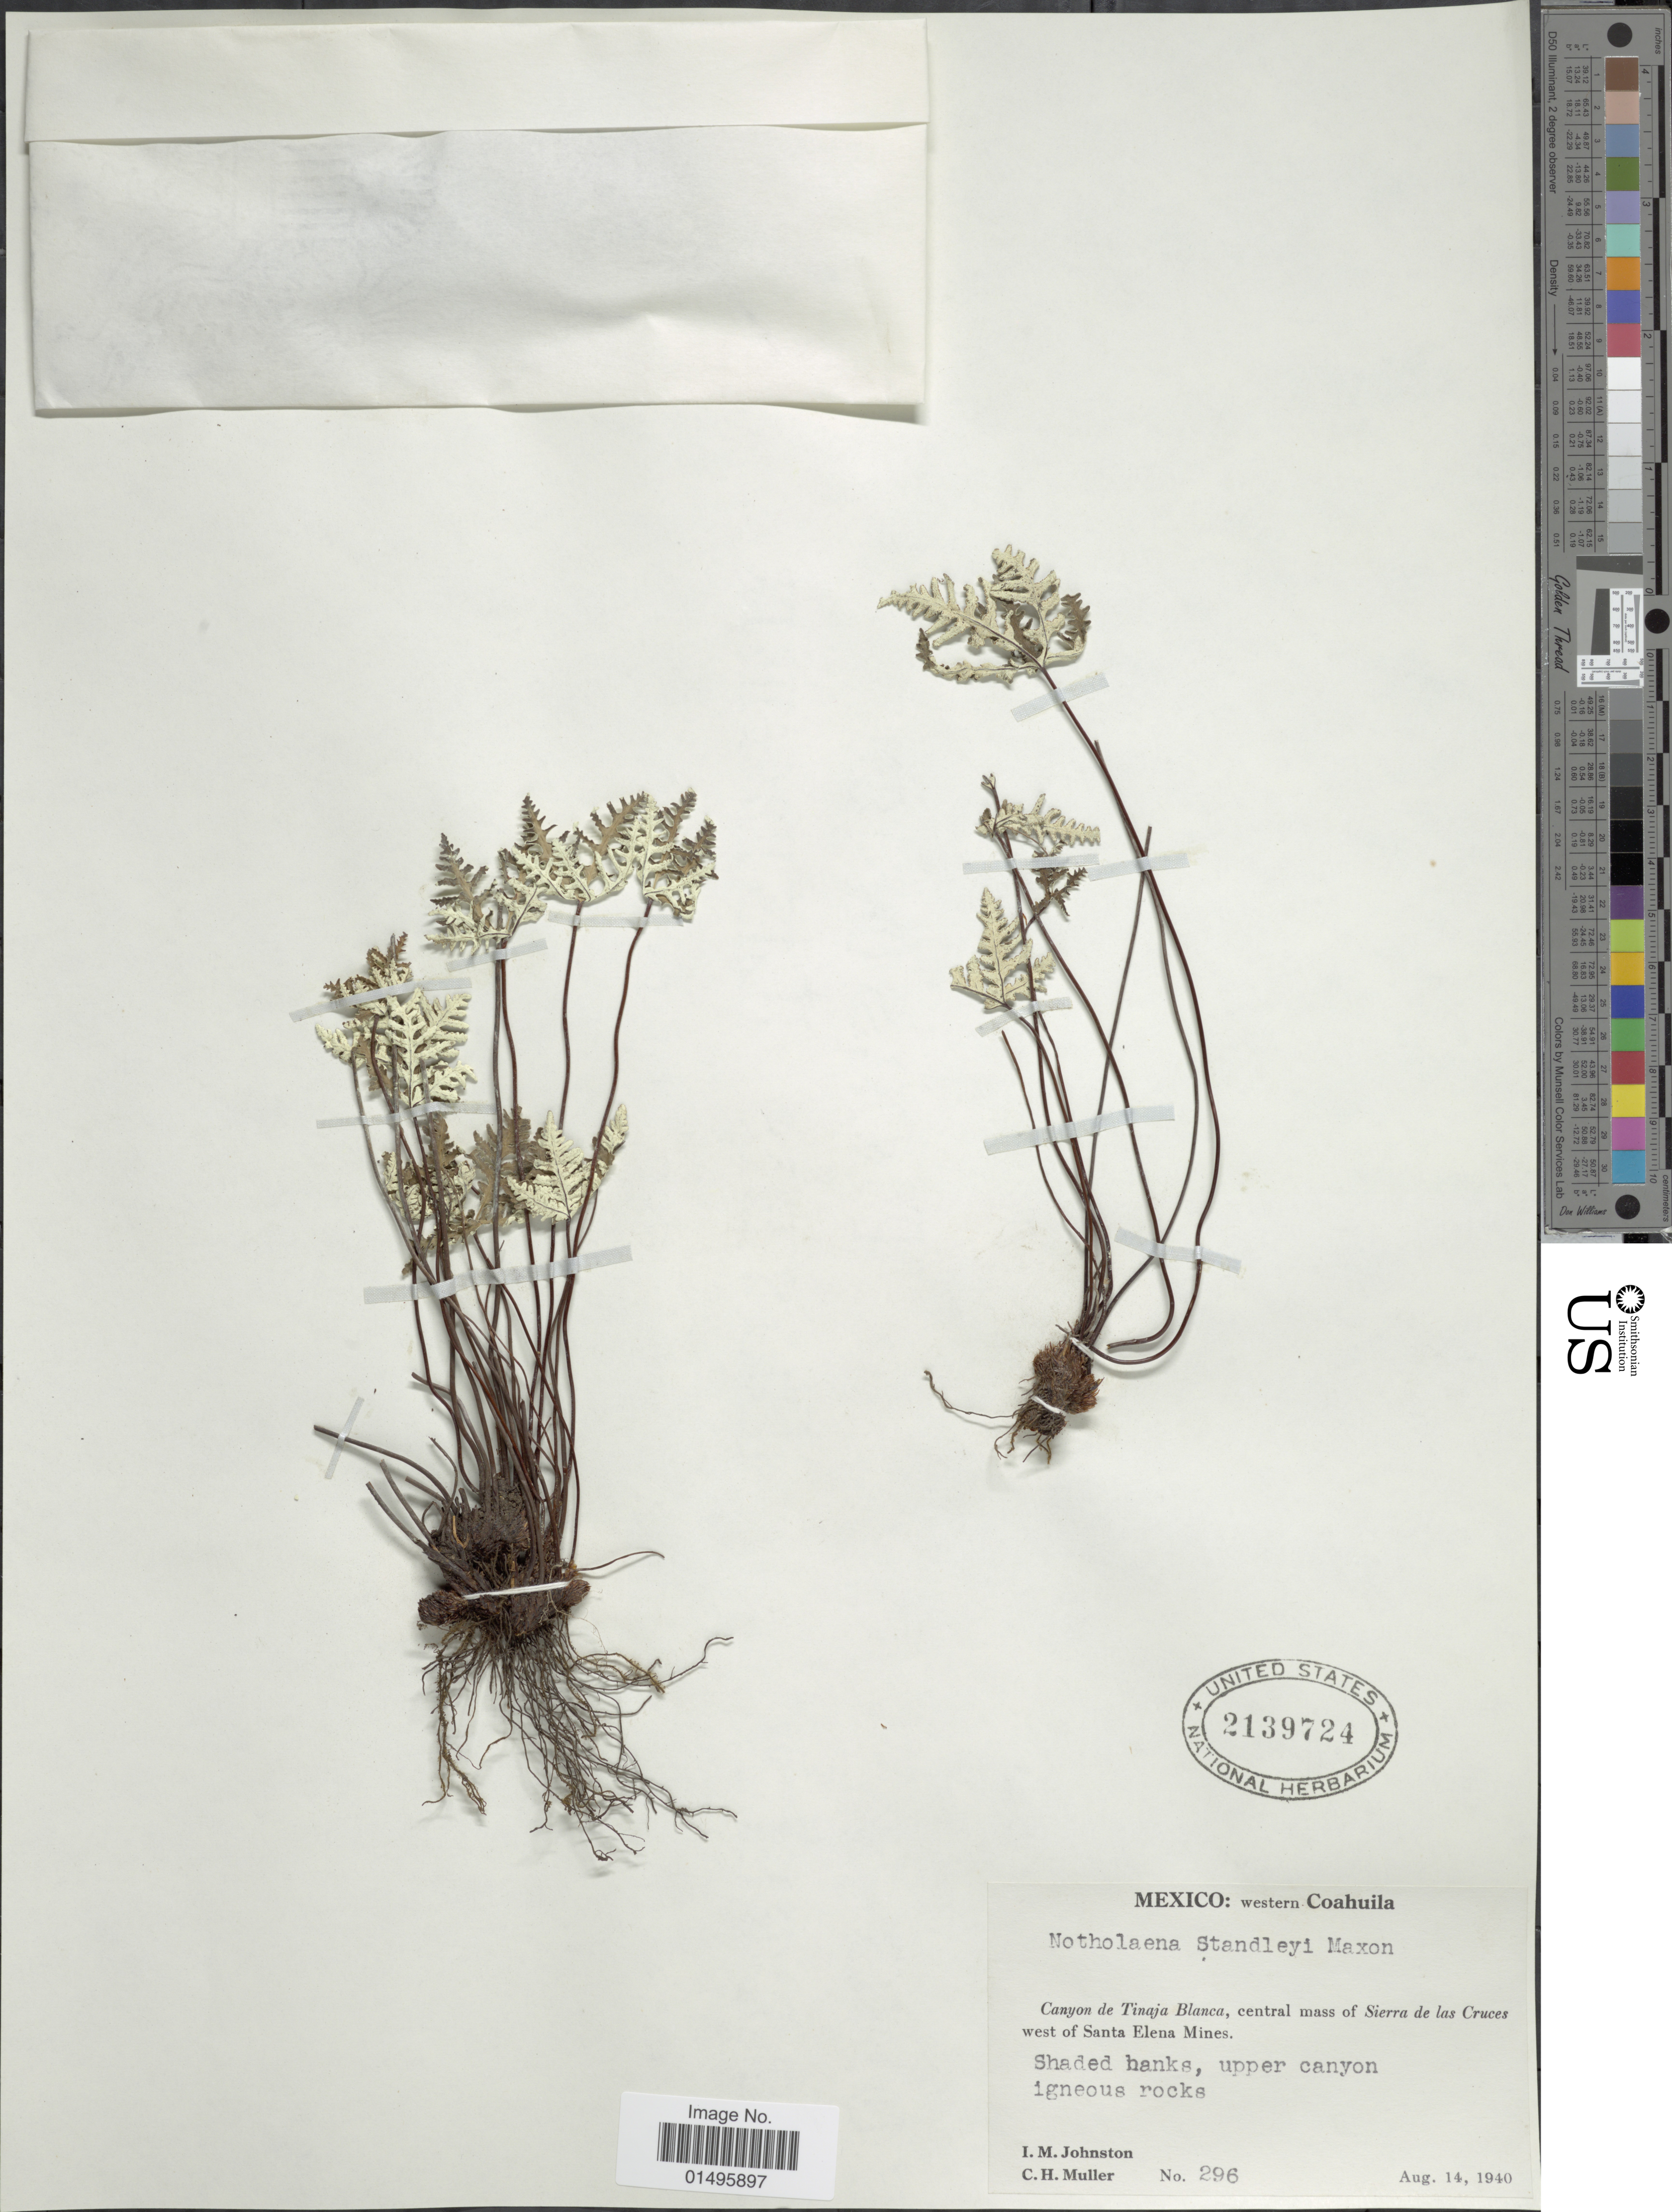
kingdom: Plantae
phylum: Tracheophyta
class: Polypodiopsida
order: Polypodiales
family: Pteridaceae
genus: Notholaena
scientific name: Notholaena standleyi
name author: Maxon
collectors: I.M. Johnston & C. H. Müller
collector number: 296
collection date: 1940-08-14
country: Mexico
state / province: Coahuila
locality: Mexico, western Coahuila, Canyon de Tinaja Blanca, central mass of Sierra de las Cruces west of Santa Elena Mines.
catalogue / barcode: US 2139724